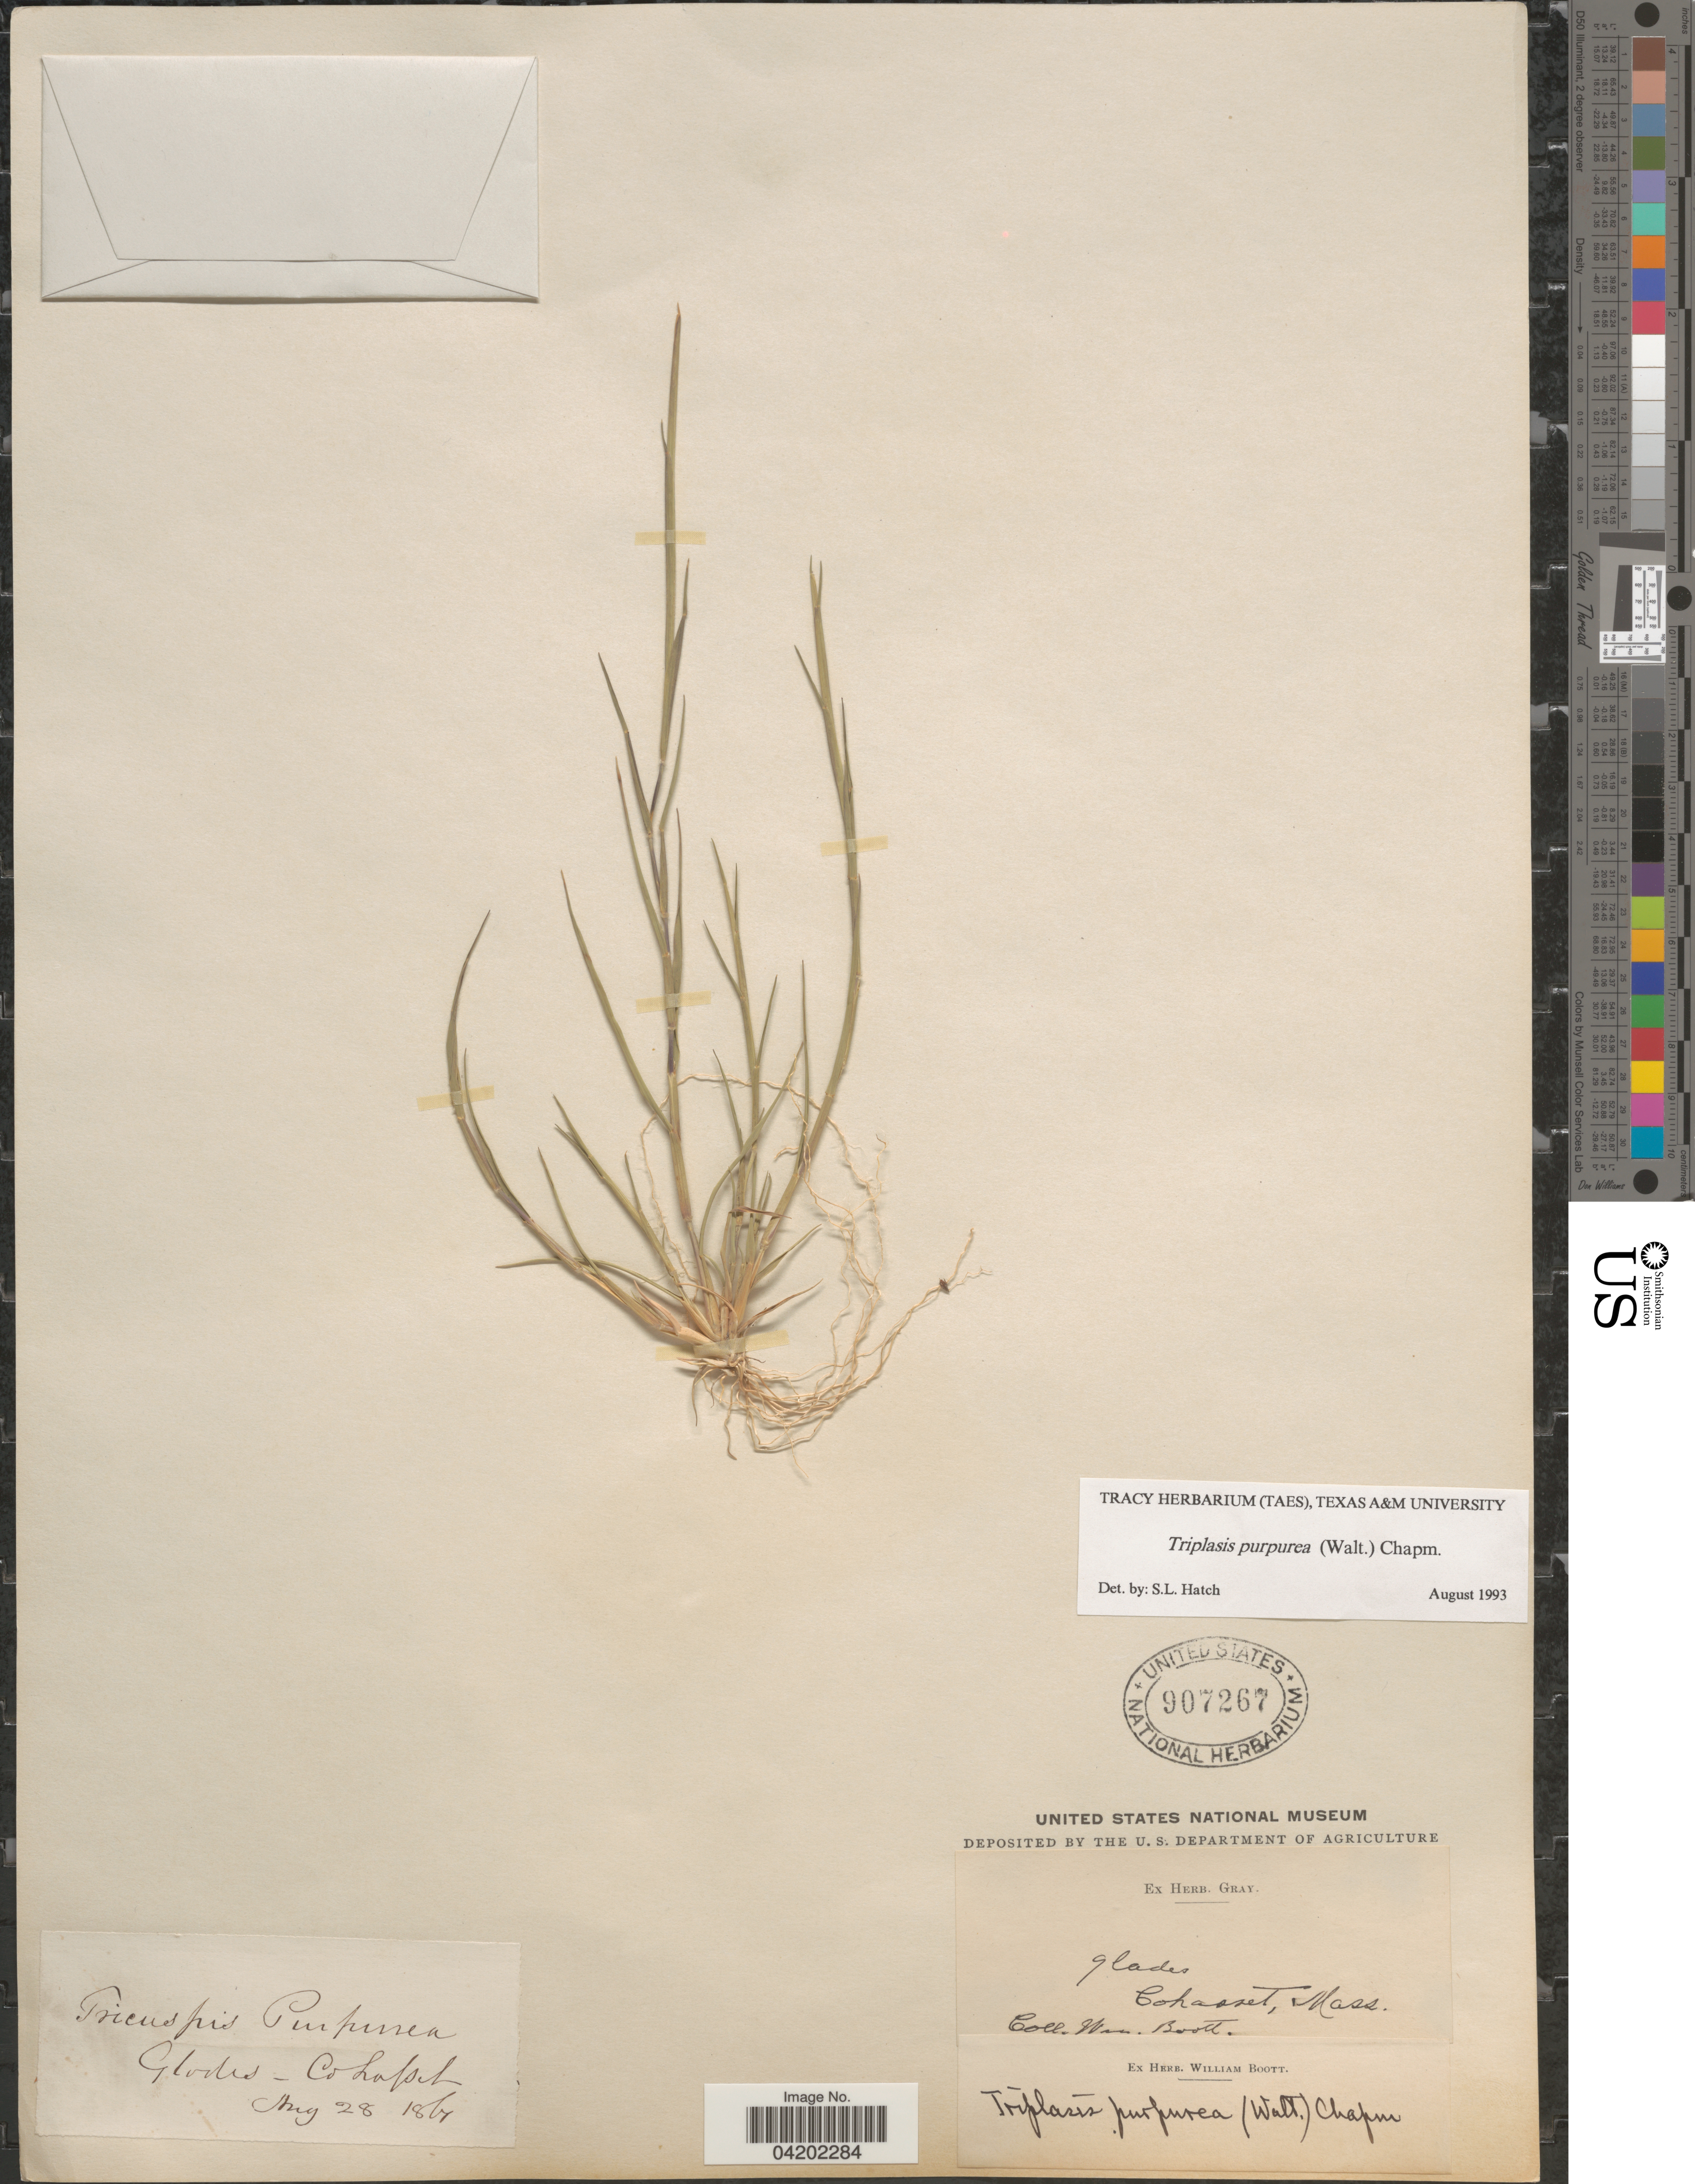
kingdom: Plantae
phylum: Tracheophyta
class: Liliopsida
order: Poales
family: Poaceae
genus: Triplasis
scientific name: Triplasis purpurea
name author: (Walter) Chapm.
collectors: W. Boott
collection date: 1861-05-28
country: United States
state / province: Massachusetts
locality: Glades - Cohasset.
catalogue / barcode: US 907267